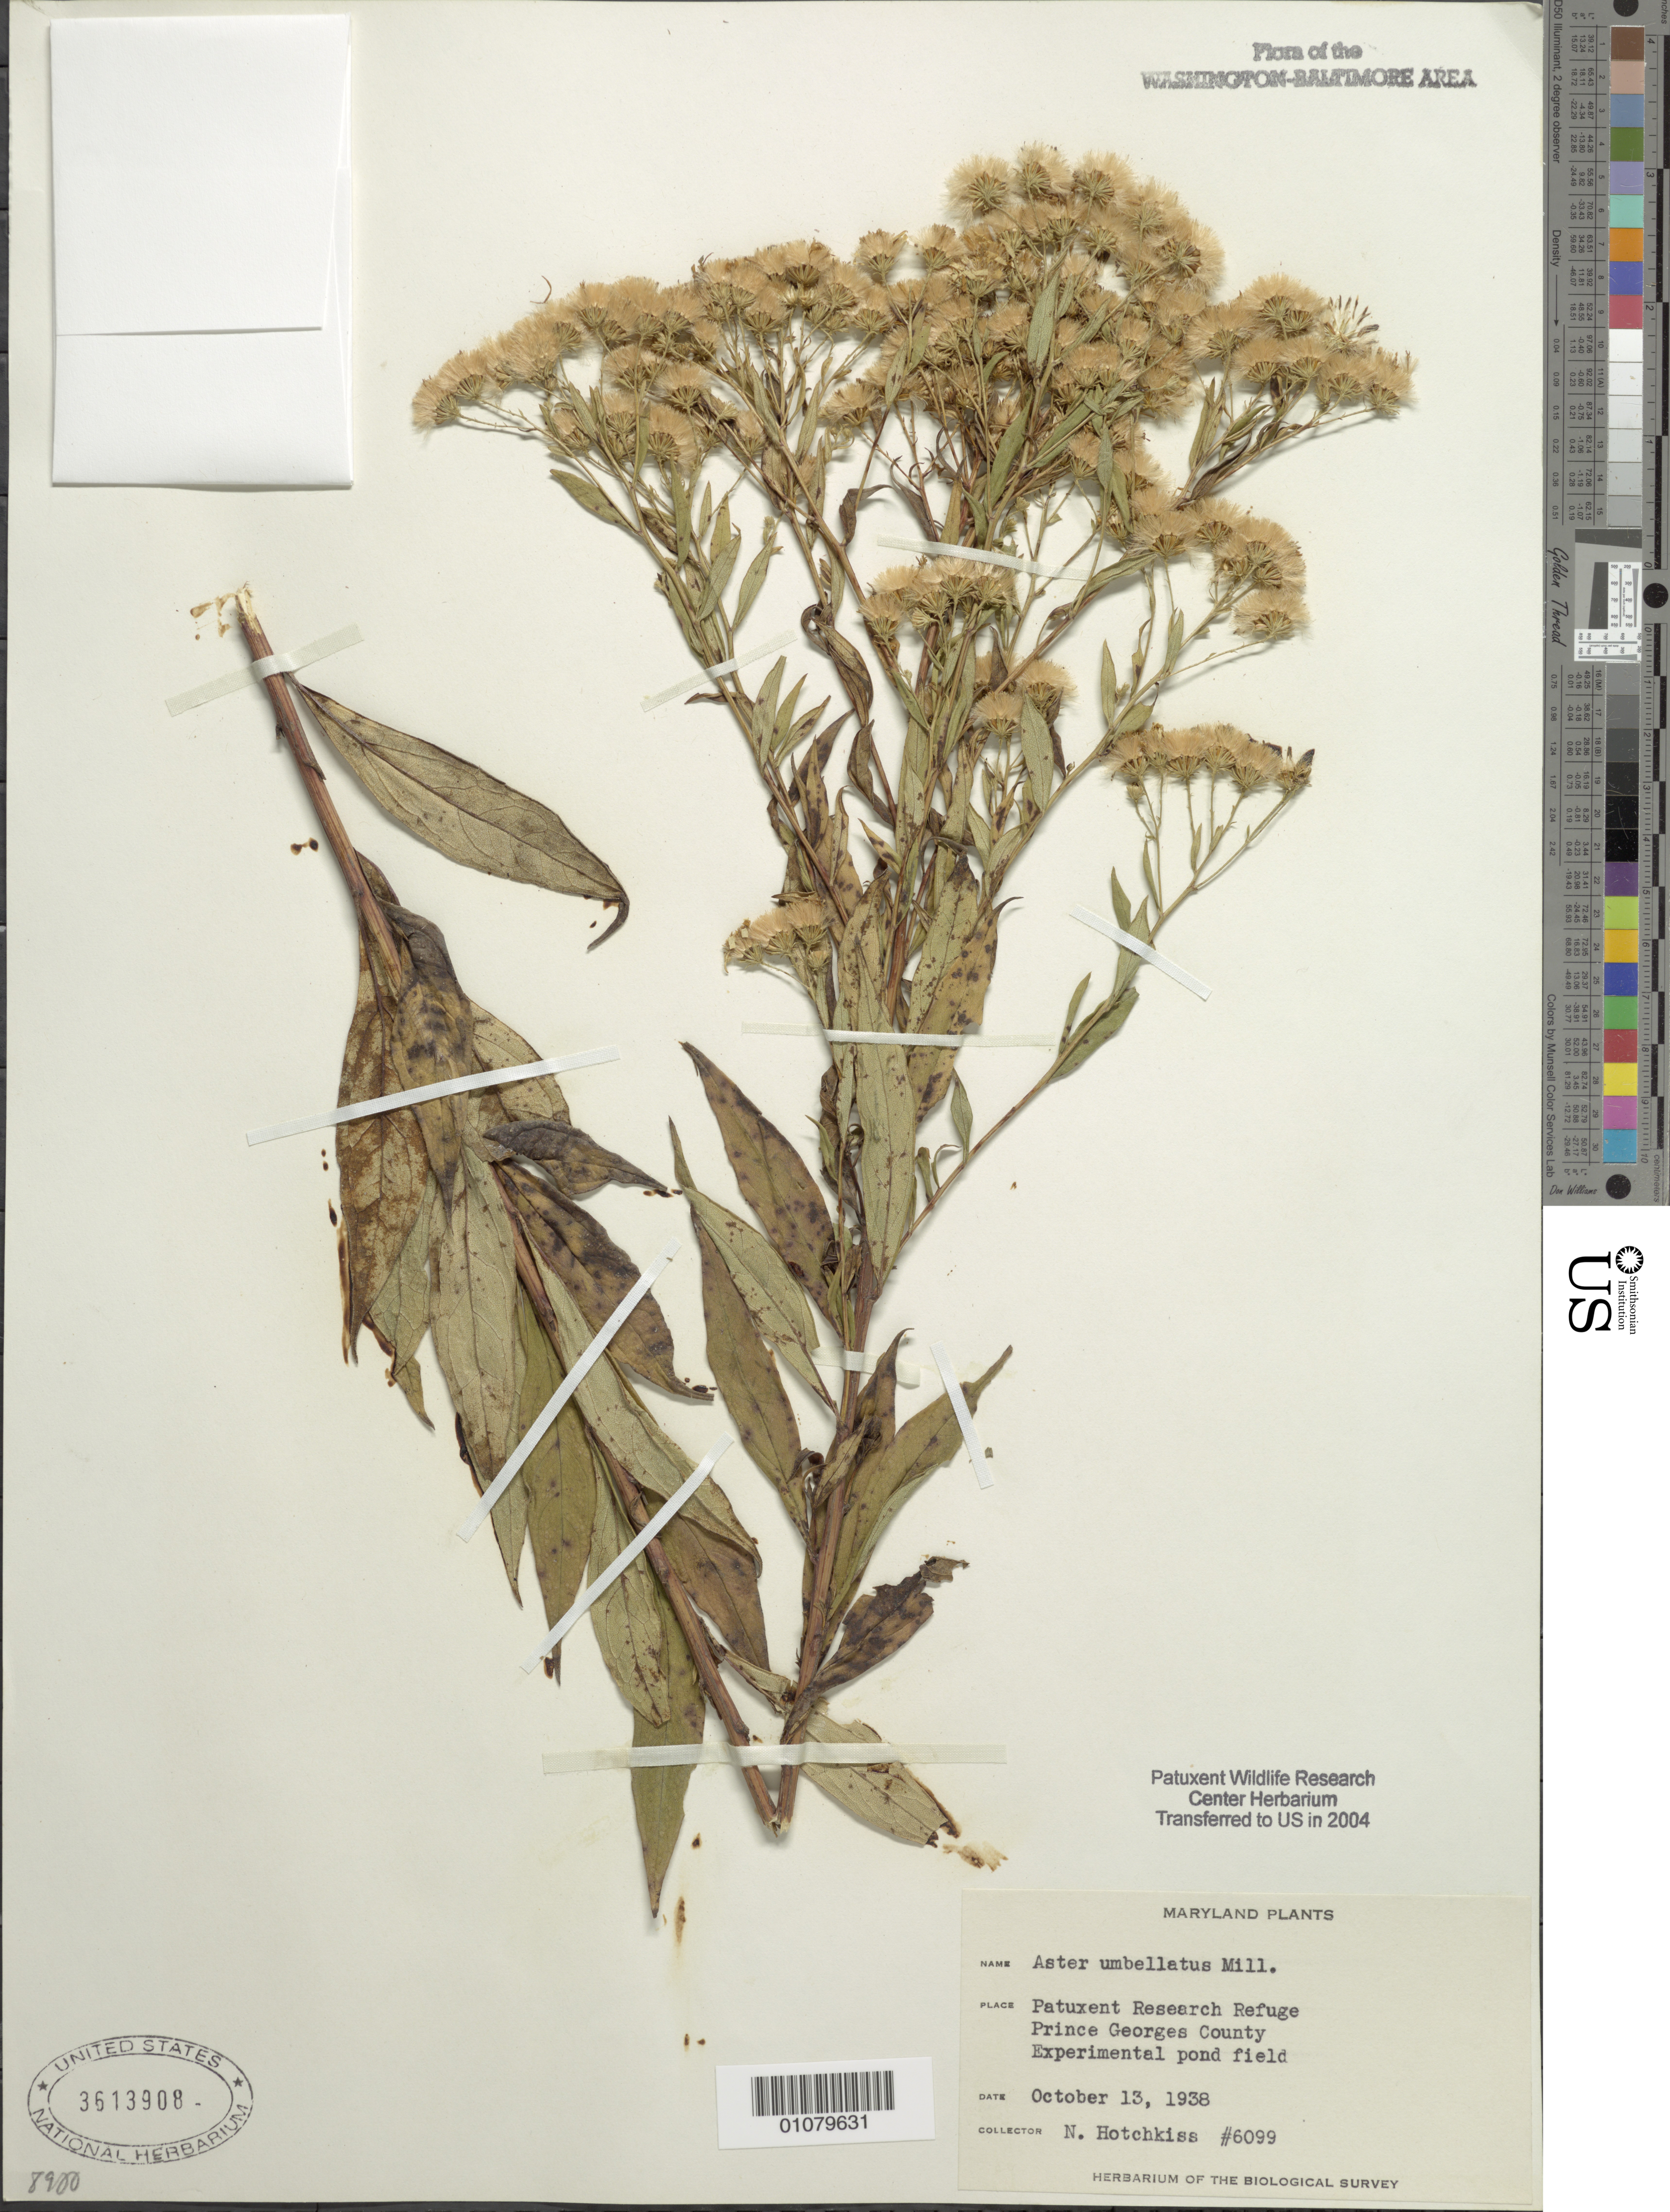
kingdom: Plantae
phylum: Tracheophyta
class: Magnoliopsida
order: Asterales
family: Asteraceae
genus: Doellingeria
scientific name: Doellingeria umbellata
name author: (Mill.) Nees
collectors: N. Hotchkiss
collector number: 6099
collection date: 1938-10-13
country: United States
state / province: Maryland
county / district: Prince George's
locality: Patuxent Wildlife Refuge.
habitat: Experimental pond field.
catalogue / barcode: US 3613908